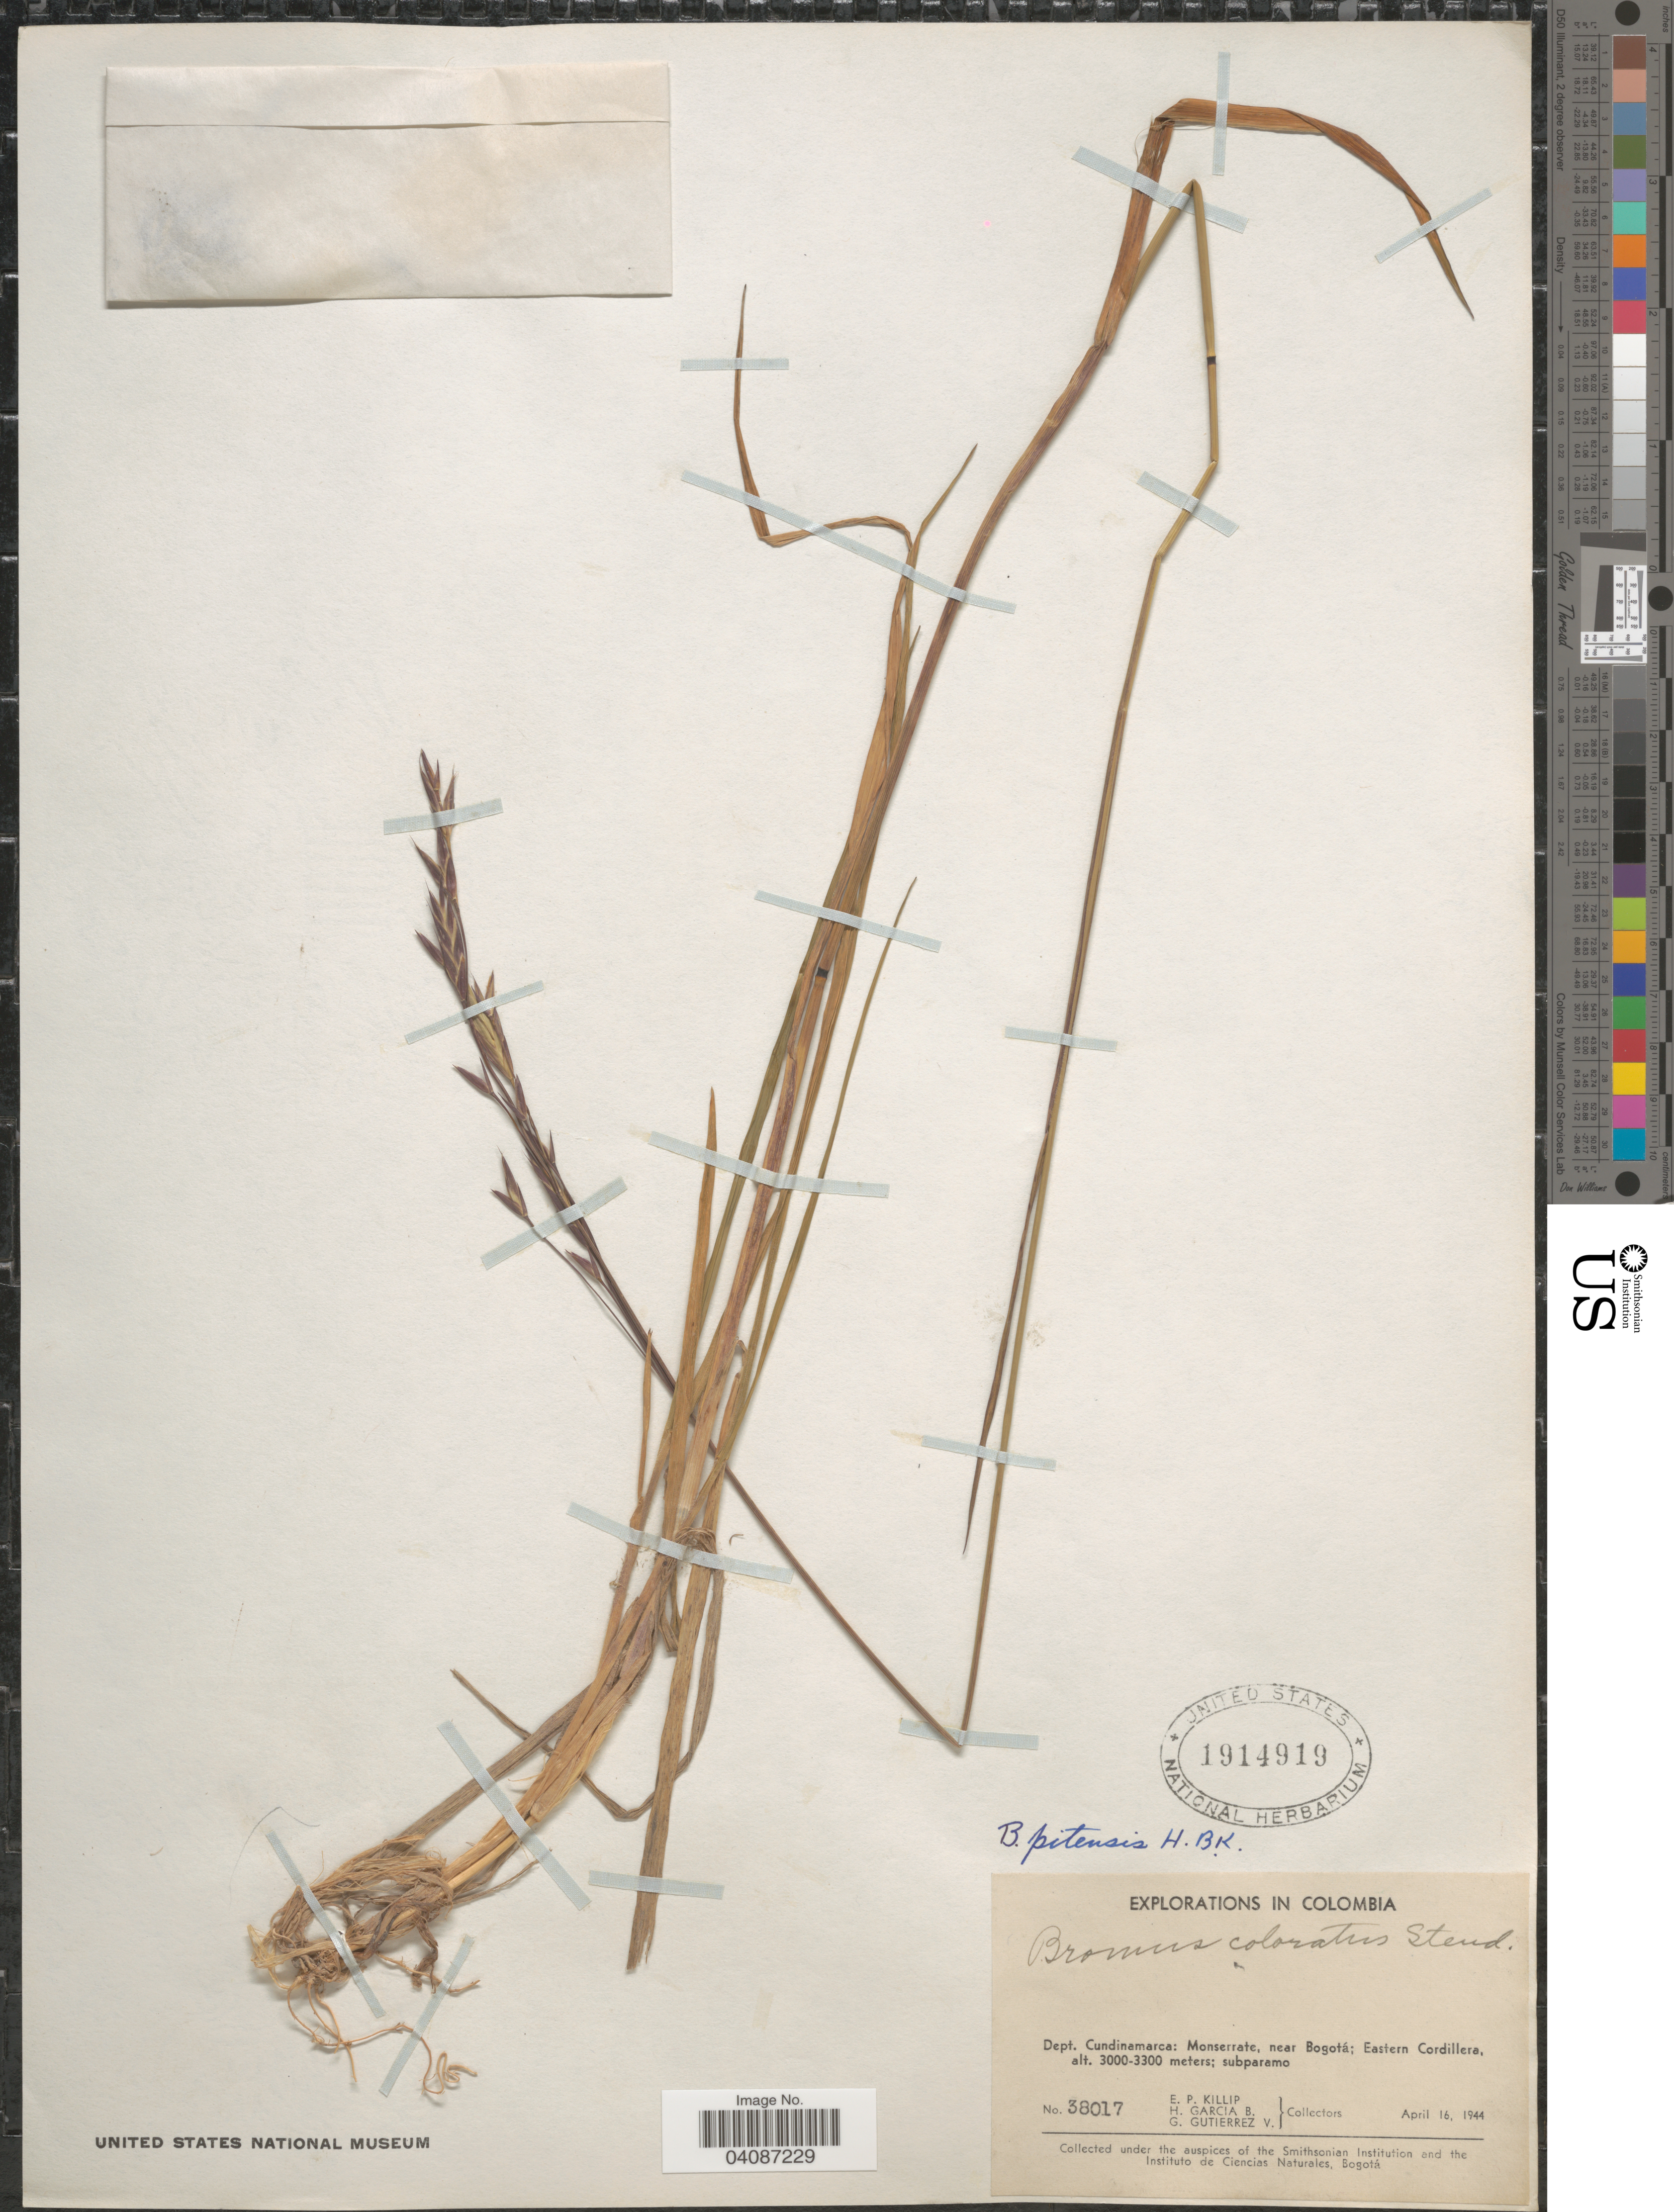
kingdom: Plantae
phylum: Tracheophyta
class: Liliopsida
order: Poales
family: Poaceae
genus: Bromus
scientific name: Bromus pitensis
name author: Kunth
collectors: E. P. Killip, H. García B. & G. Gutiérrez V.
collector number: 38017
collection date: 1944-04-16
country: Colombia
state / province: Cundinamarca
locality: Explorations in Colombia. Dept. Cundinamarca: Monserrate, near Bogotá; Eastern Cordillera.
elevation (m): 3000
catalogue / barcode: US 1914919